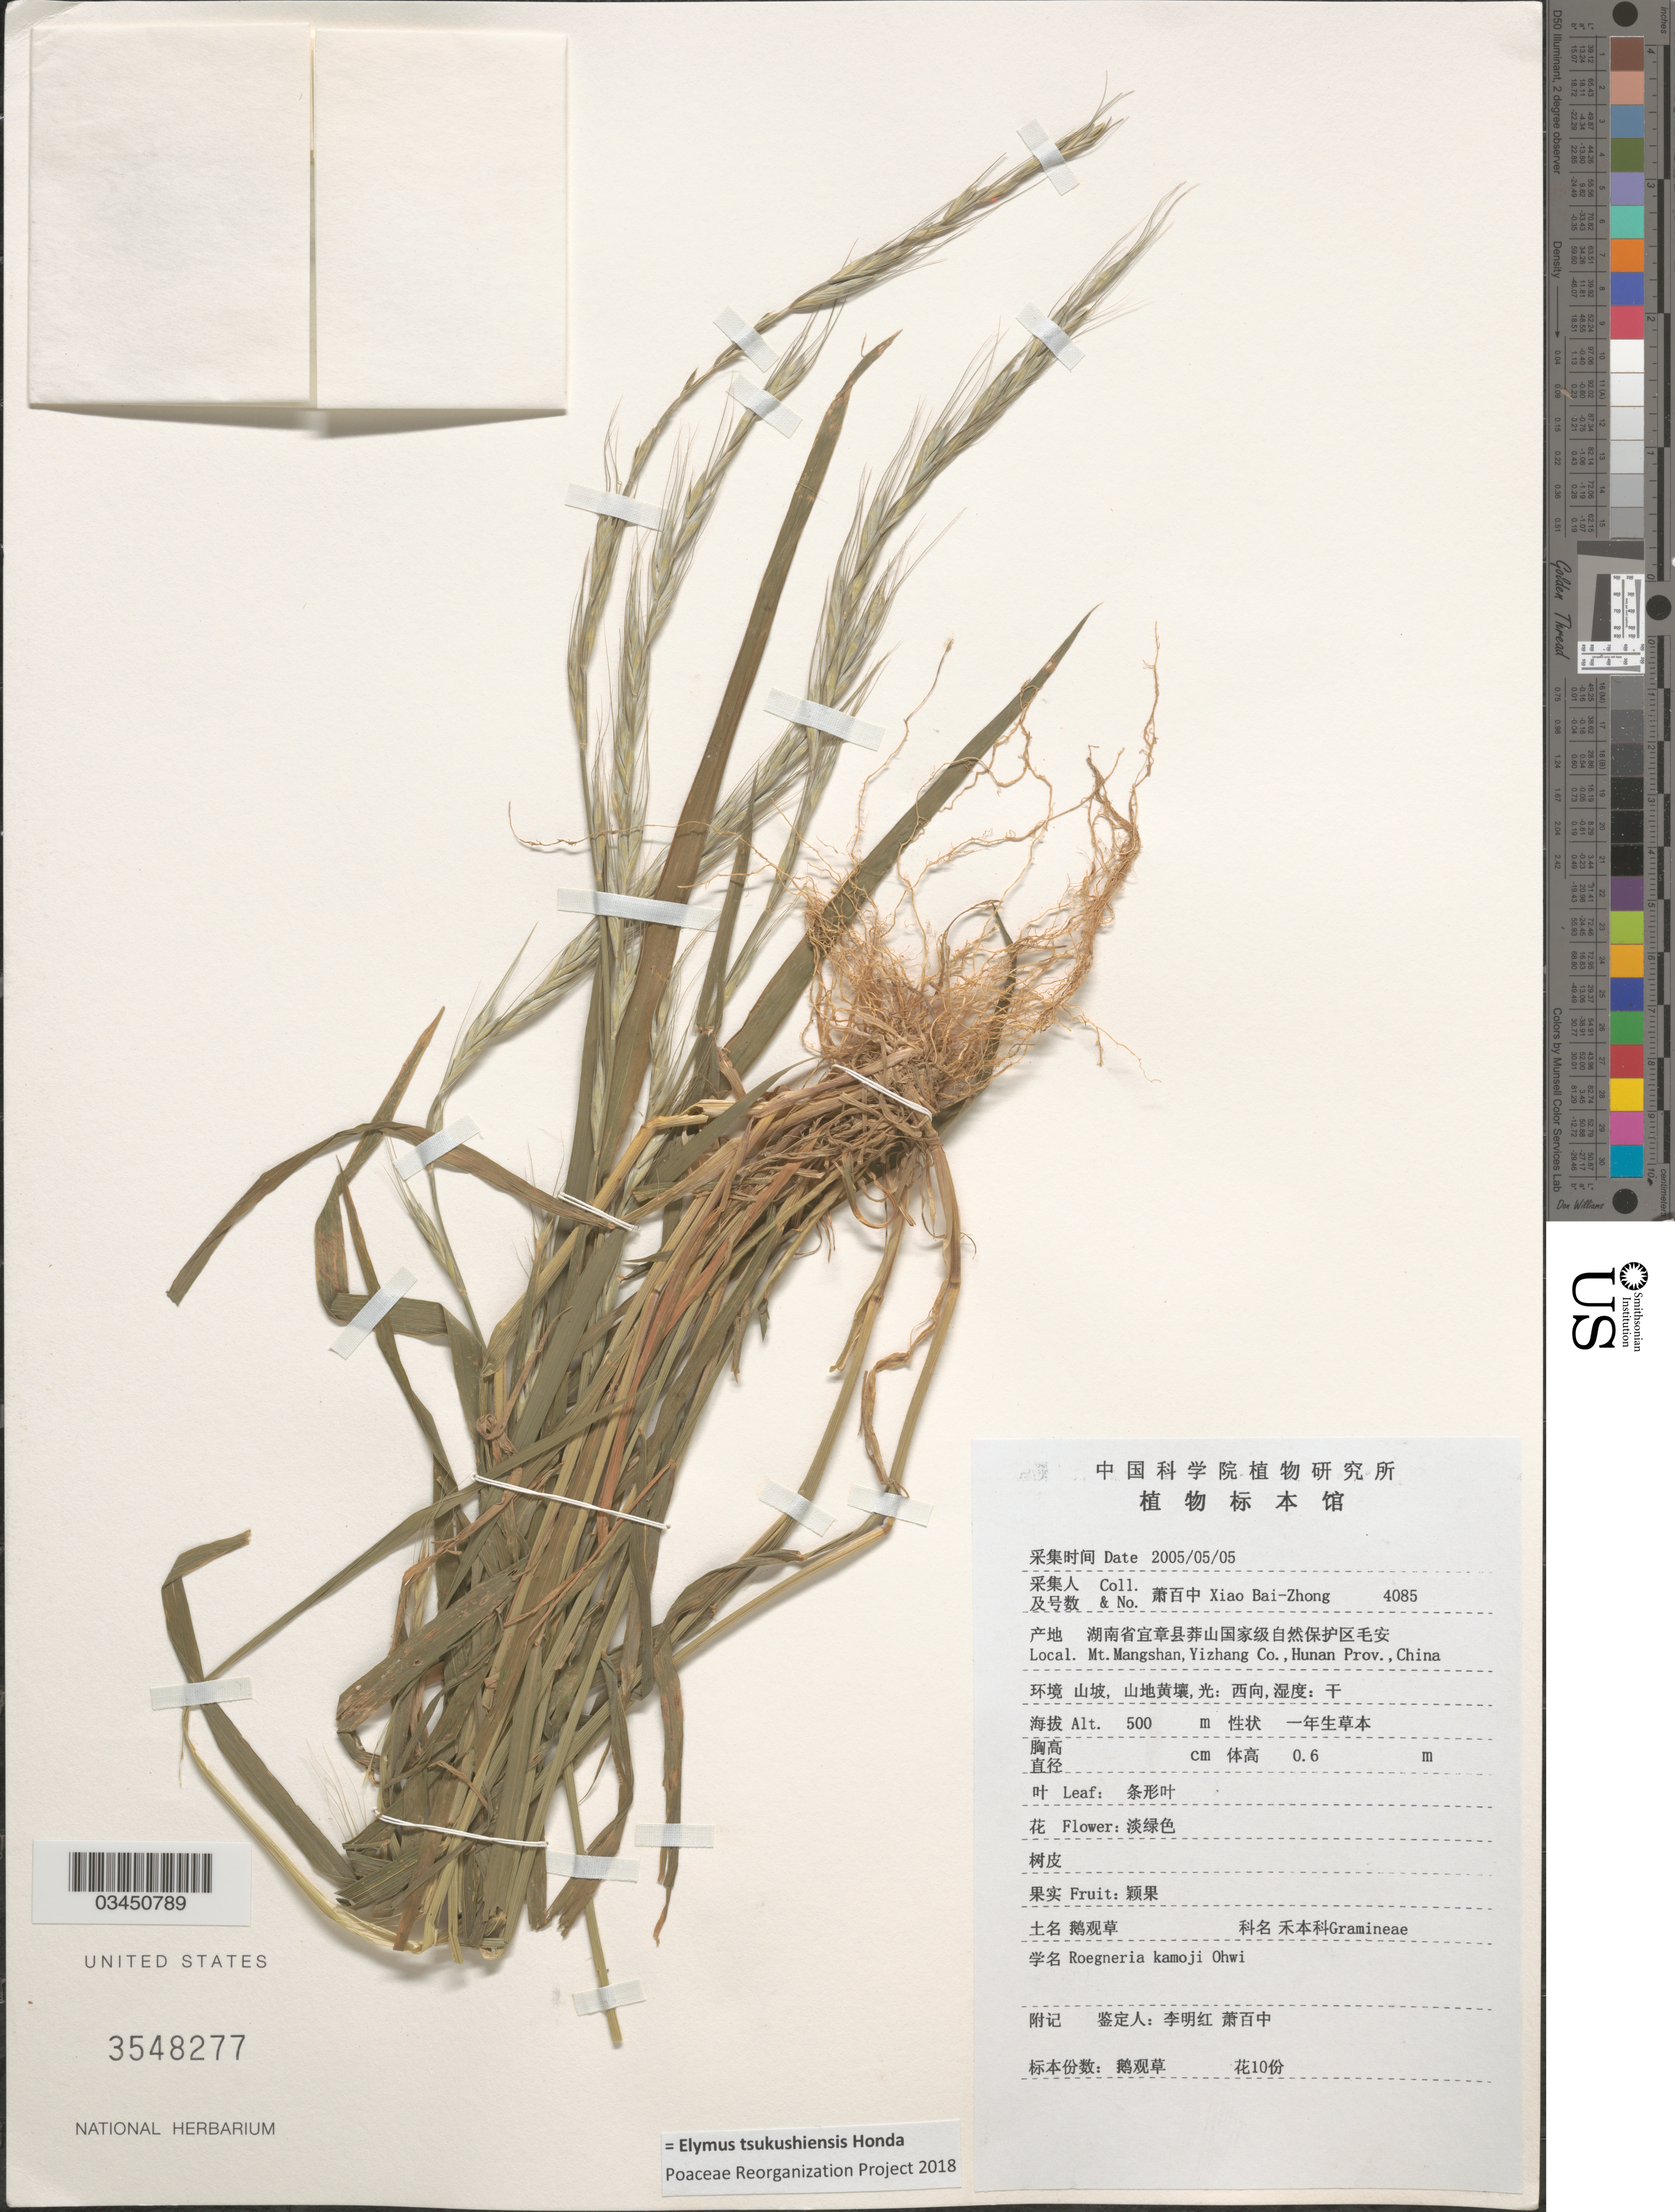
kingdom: Plantae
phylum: Tracheophyta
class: Liliopsida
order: Poales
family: Poaceae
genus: Elymus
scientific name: Elymus tsukushiensis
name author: Honda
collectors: B. Z. Xiao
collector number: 4085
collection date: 2005-05-05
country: China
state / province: Hunan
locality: Mt. Mangshan, Yizhang Co. X.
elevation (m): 500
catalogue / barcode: US 3548277